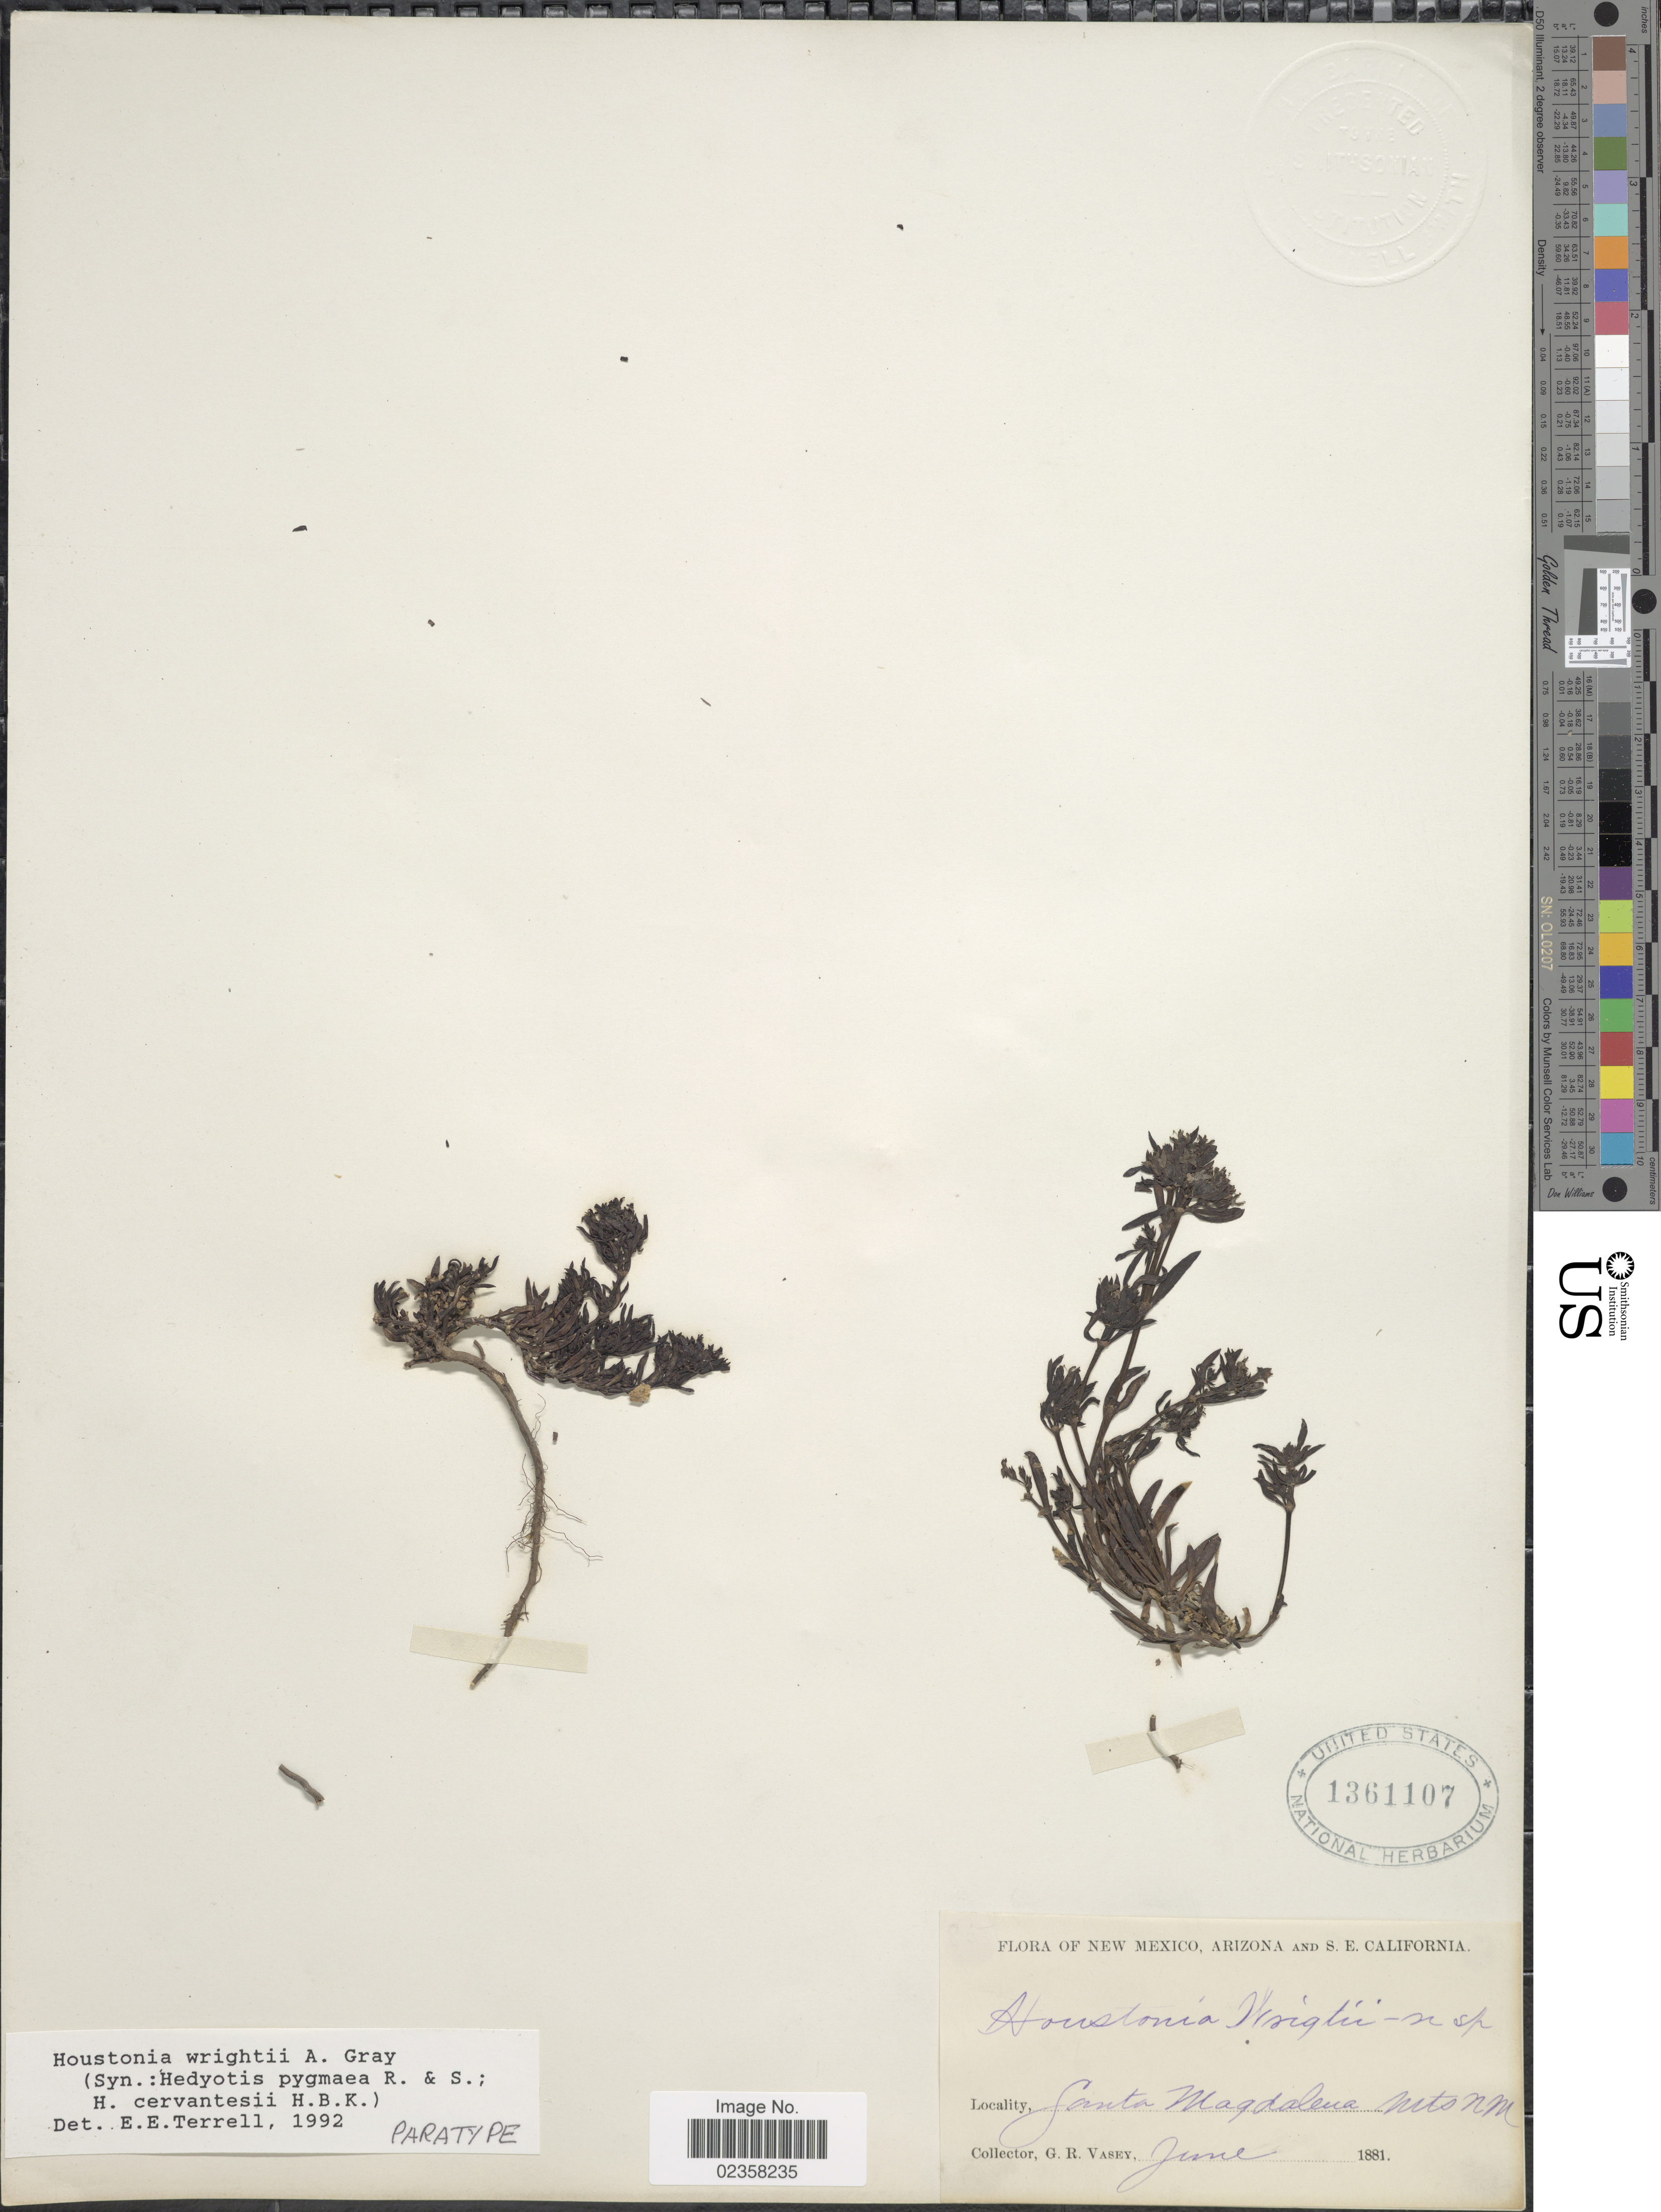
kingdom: Plantae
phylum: Tracheophyta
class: Magnoliopsida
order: Gentianales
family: Rubiaceae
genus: Houstonia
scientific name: Houstonia wrightii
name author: (A. Gray) A. Gray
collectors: G. R. Vasey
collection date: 1881-06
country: United States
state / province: New Mexico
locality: Santa Magdalena Mts.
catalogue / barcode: US 1361107